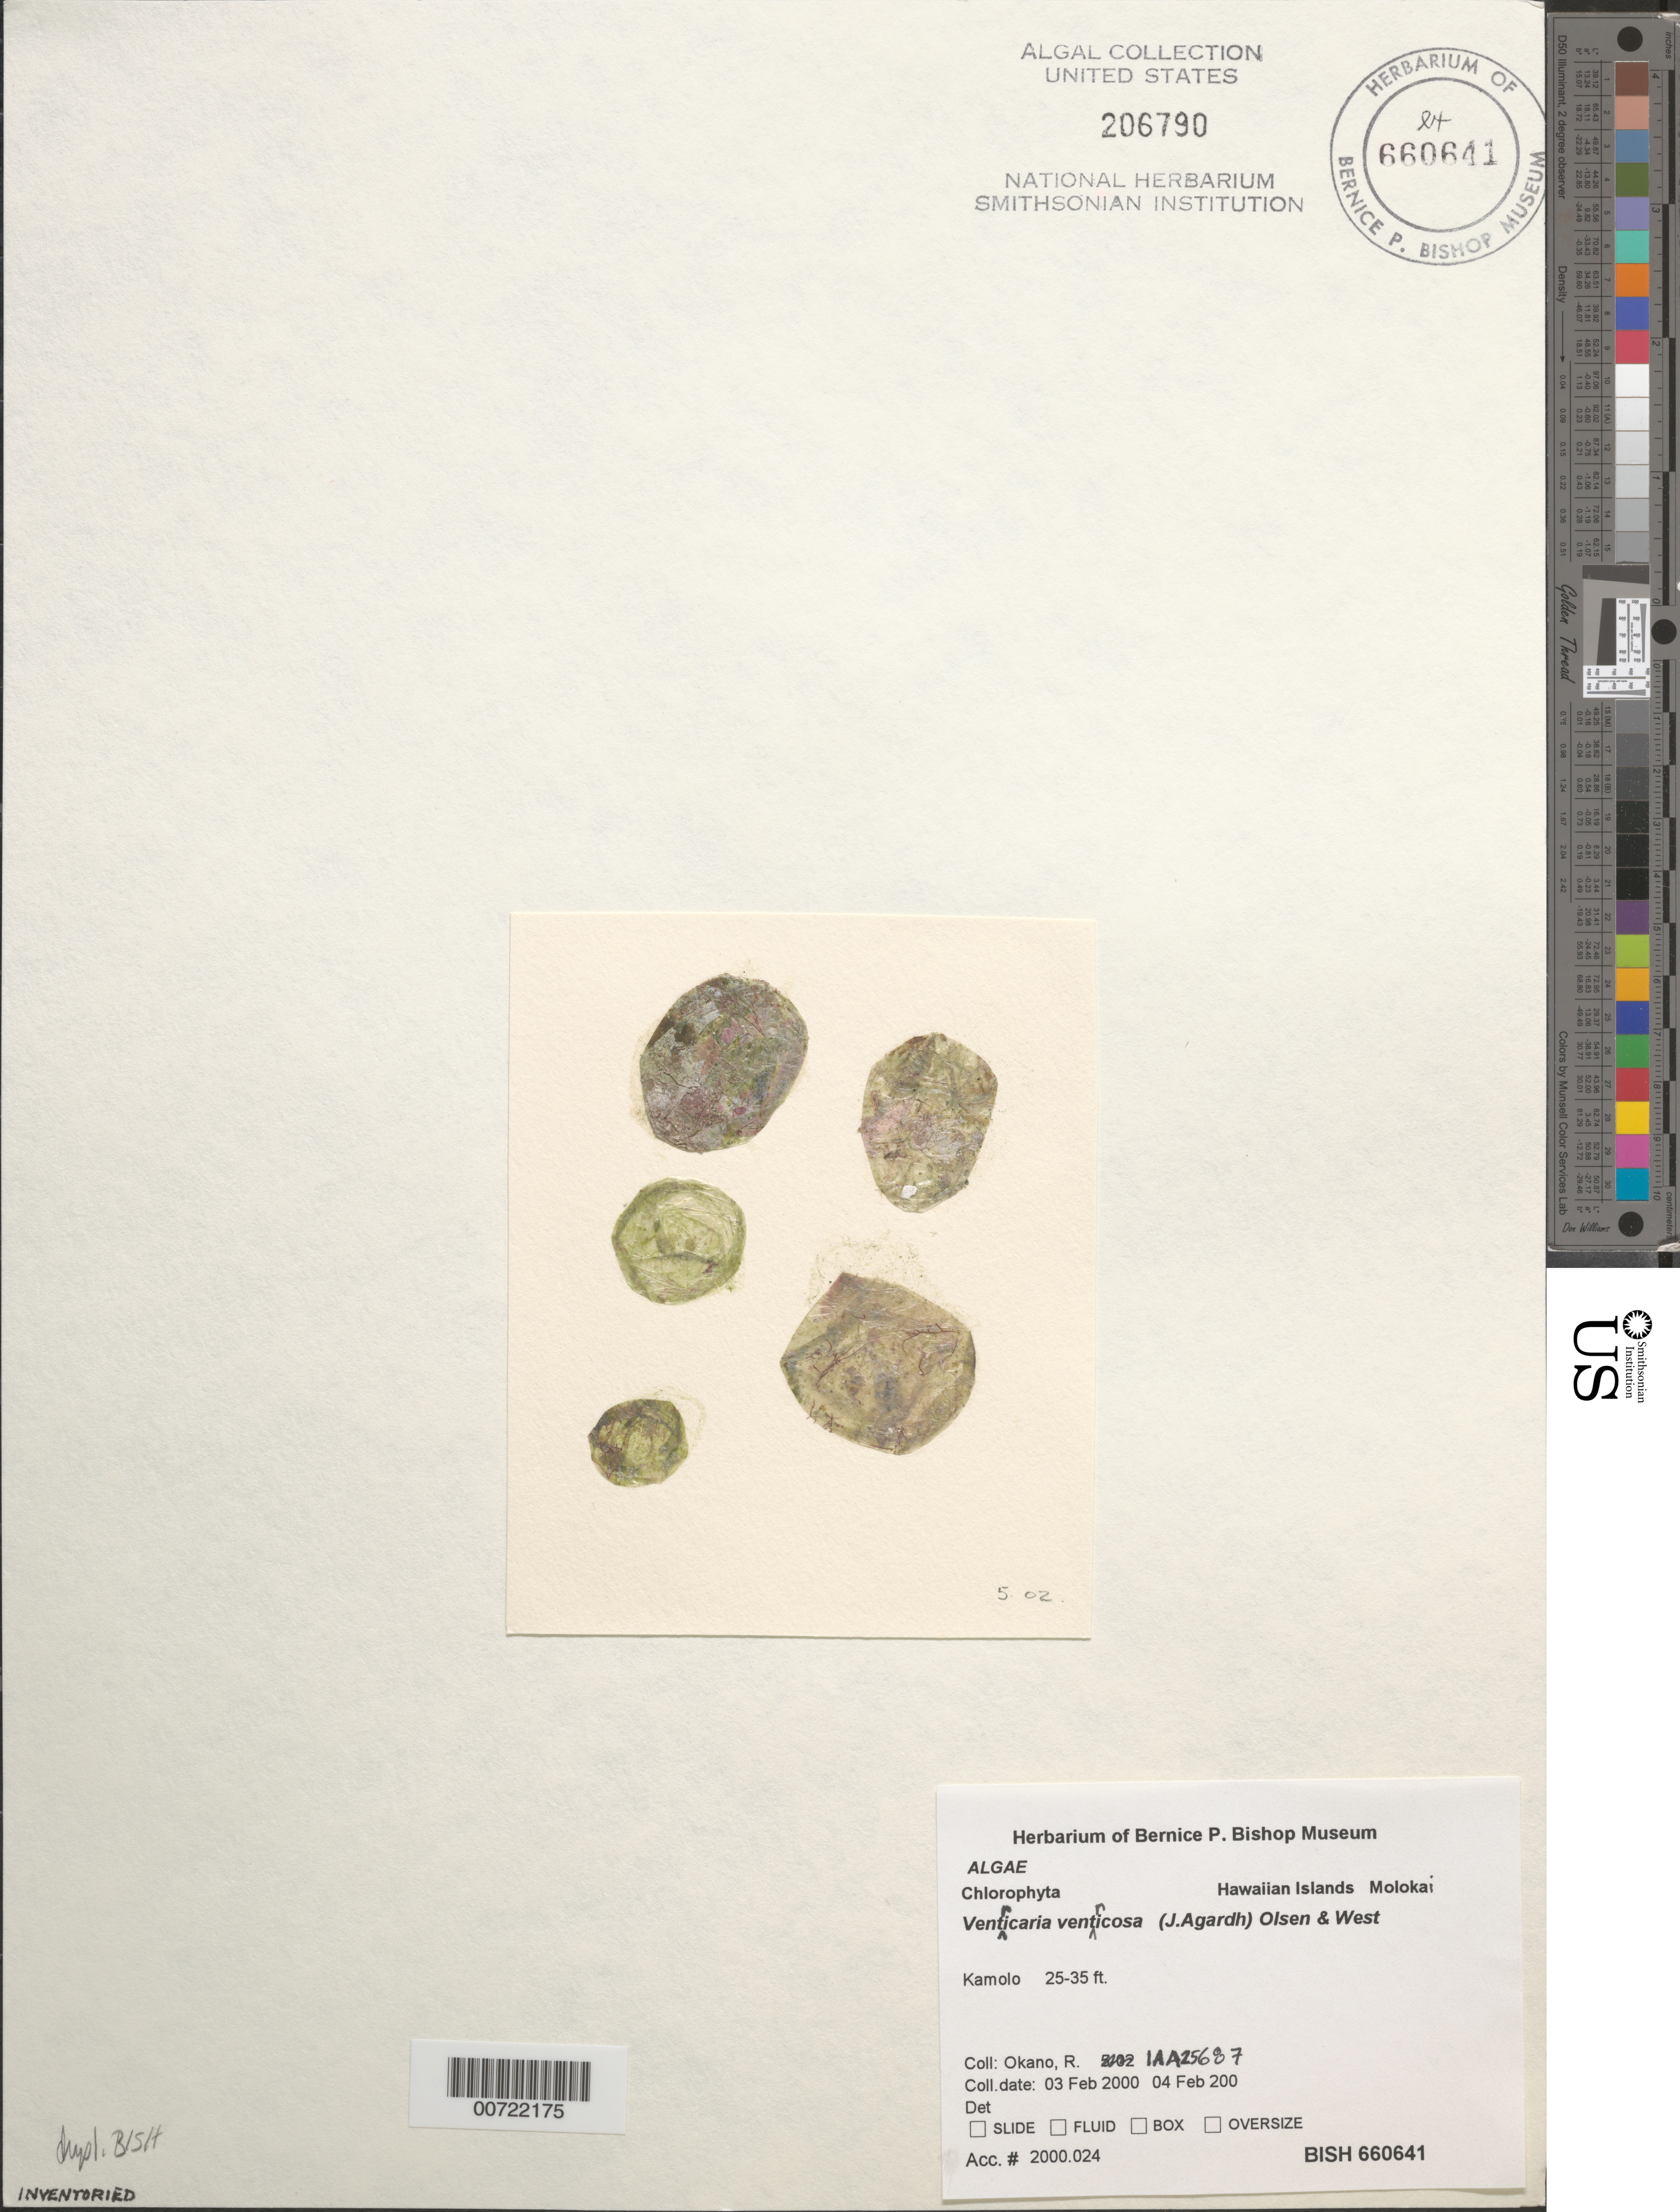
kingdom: Plantae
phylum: Chlorophyta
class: Ulvophyceae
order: Siphonocladales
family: Valoniaceae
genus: Valonia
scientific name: Valonia ventricosa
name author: J. Agardh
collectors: R. Okano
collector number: IAA 25687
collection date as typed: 03 Feb 2000 and 04 Feb 2000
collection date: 2000-02-03,2000-02-04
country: United States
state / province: Hawaii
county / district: Maui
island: Moloka'i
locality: Kamolo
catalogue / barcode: US 206790